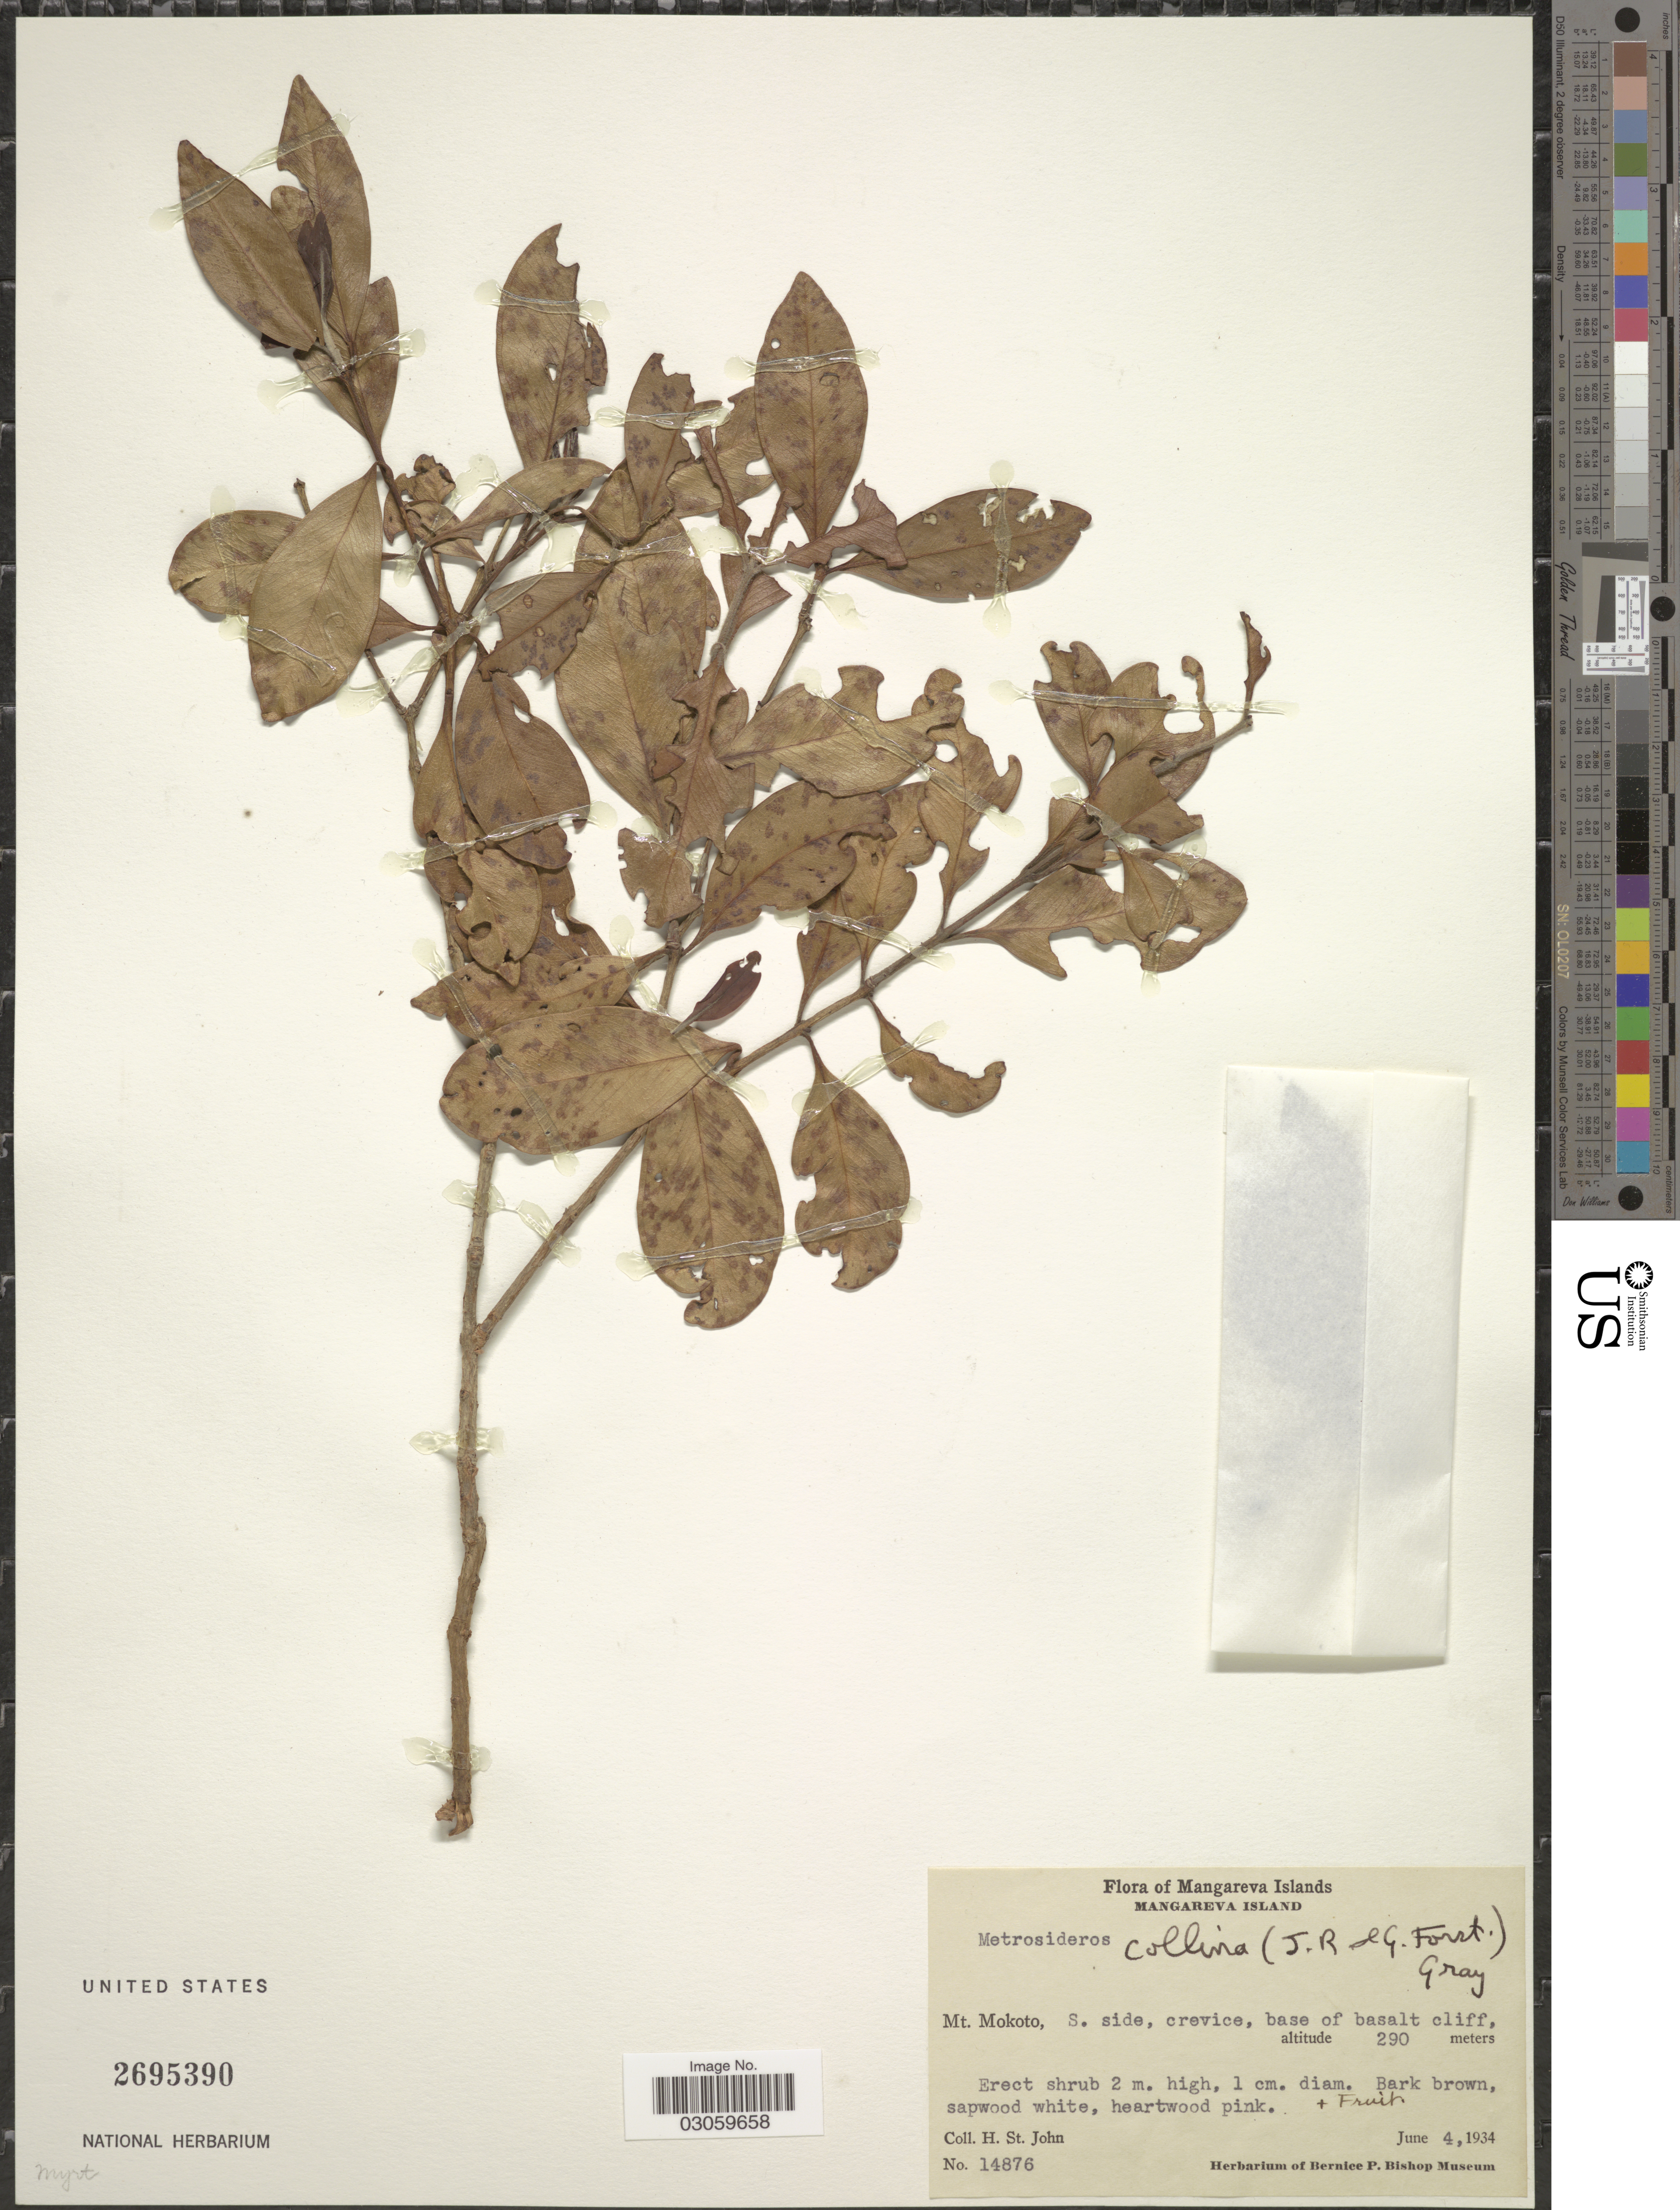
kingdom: Plantae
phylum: Tracheophyta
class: Magnoliopsida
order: Myrtales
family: Myrtaceae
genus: Metrosideros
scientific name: Metrosideros collina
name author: (J.R. Forst. & G. Forst.) A. Gray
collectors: H. St. John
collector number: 14876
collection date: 1934-06-04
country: French Polynesia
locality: Mangareva Islands. Mangareva Island. Mt. Mokoto, S. side, crevice, base of basalt cliff.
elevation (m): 290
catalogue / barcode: US 2695390